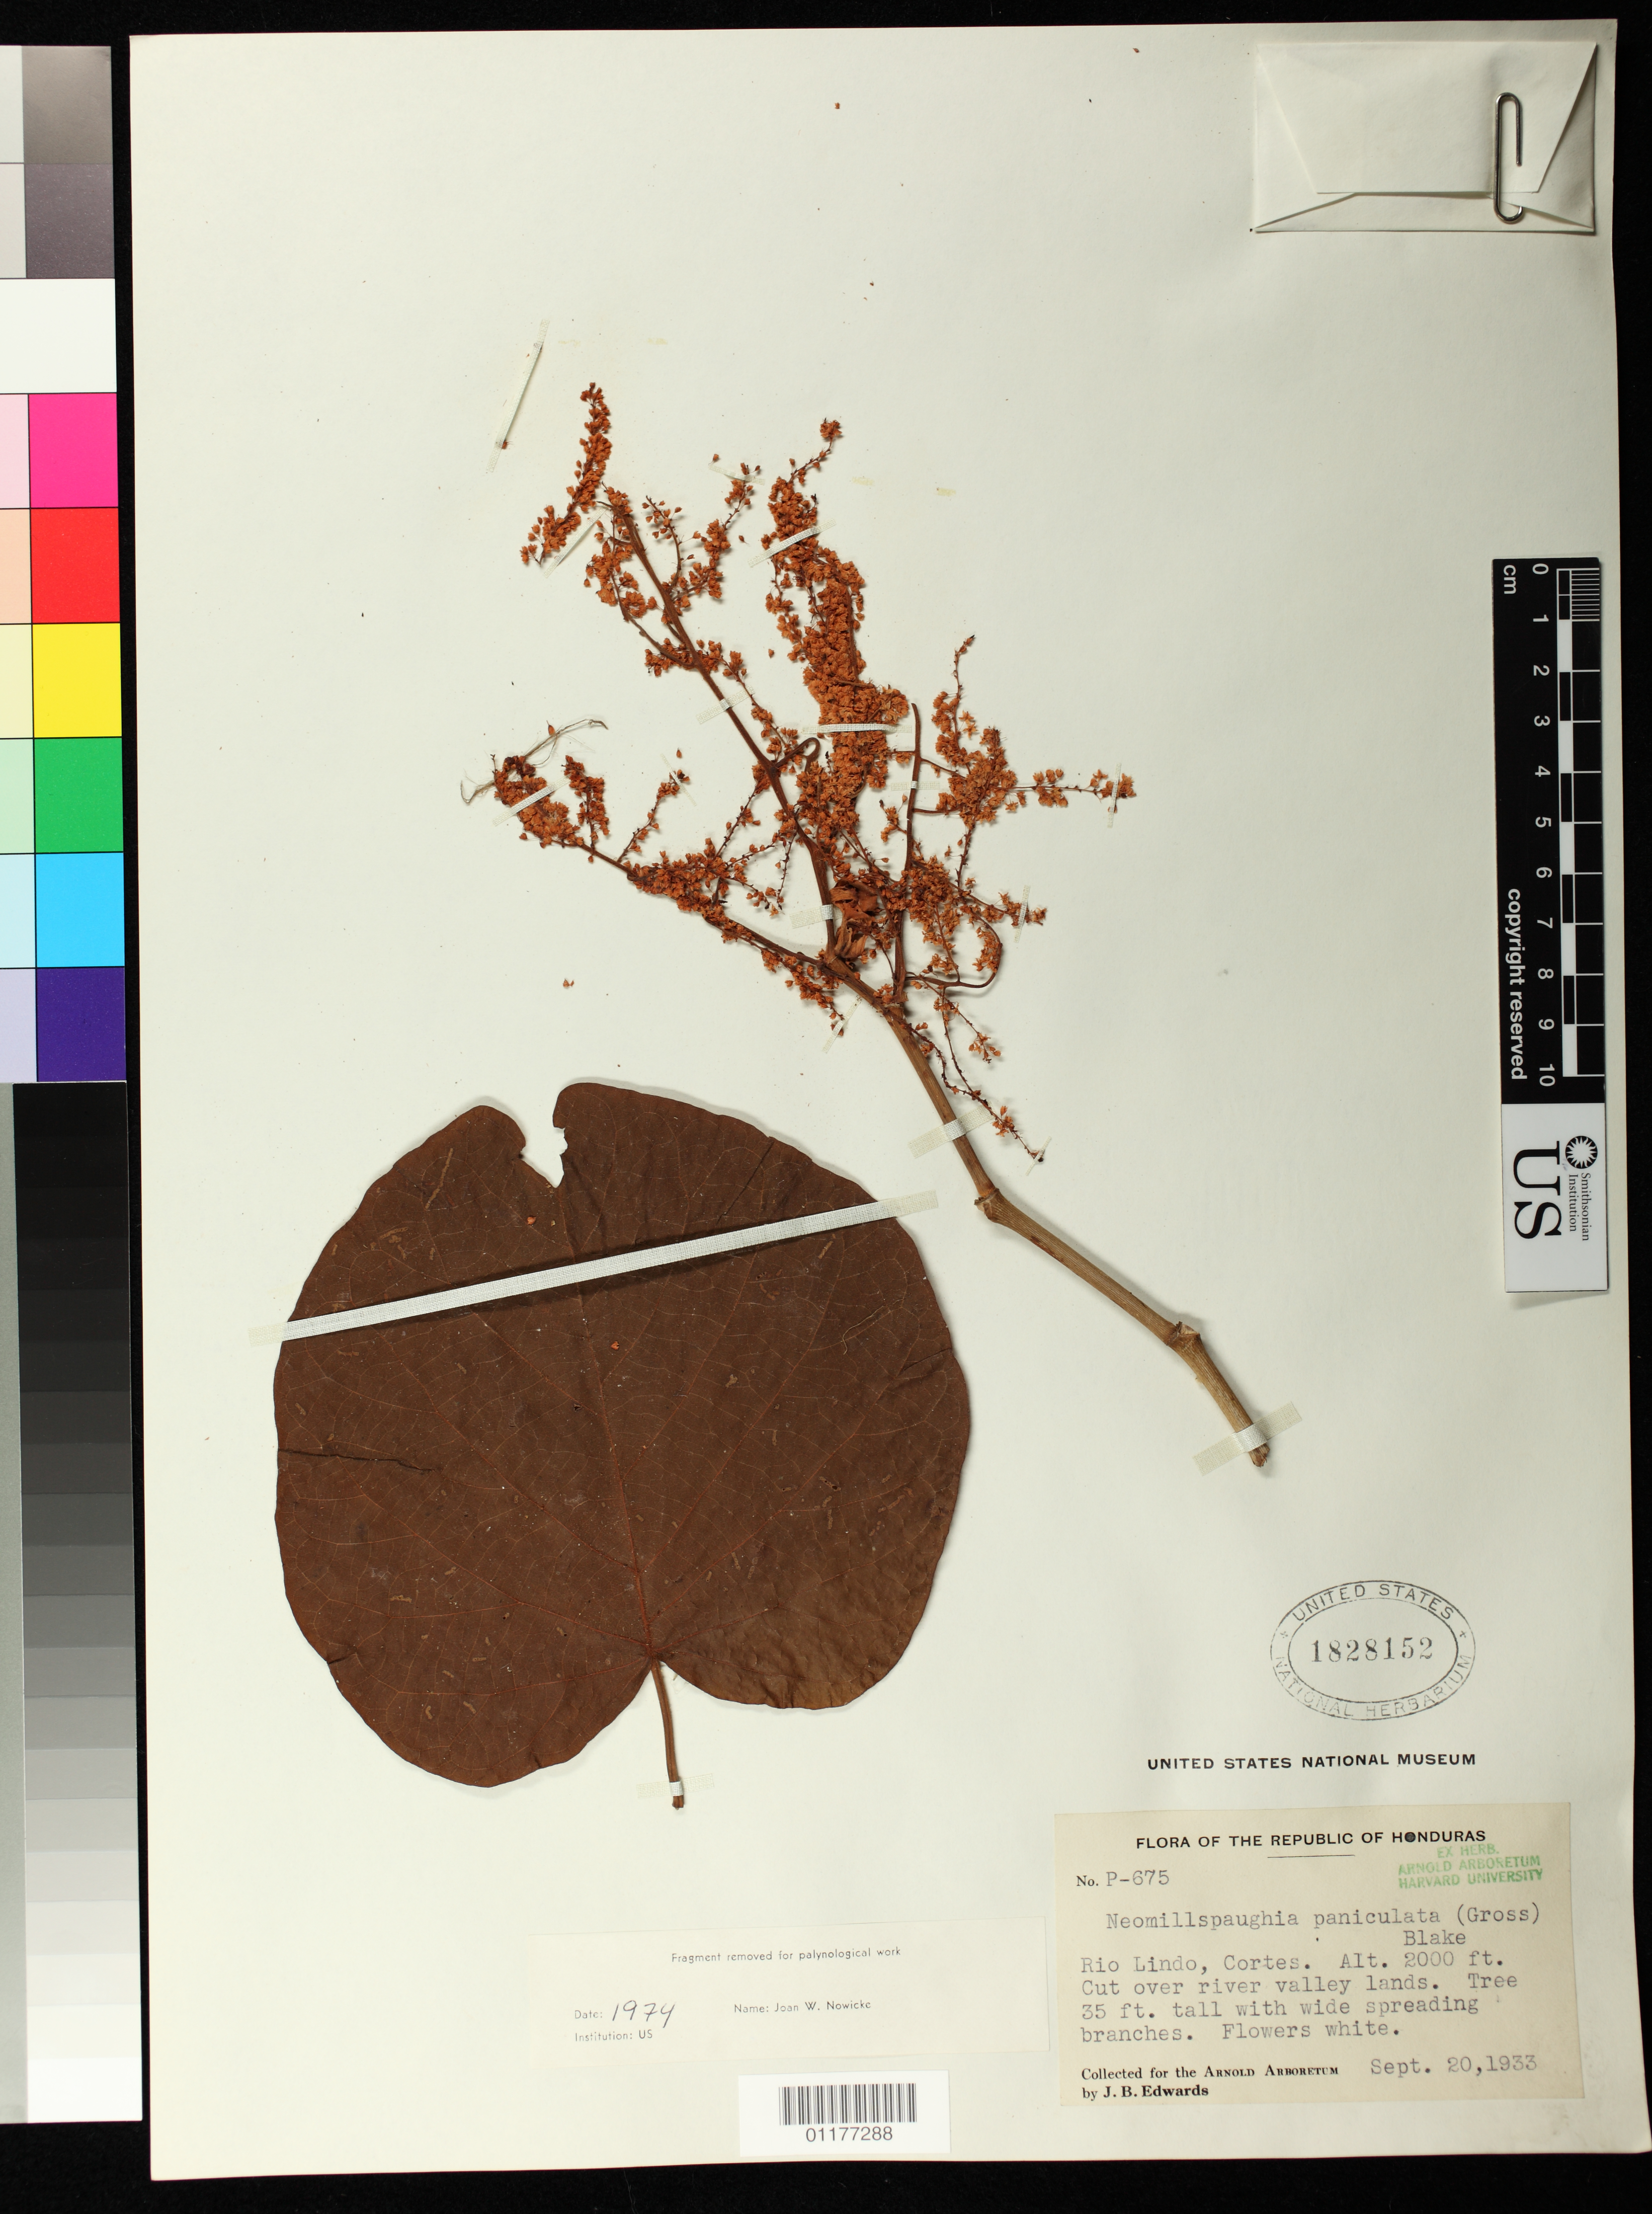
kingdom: Plantae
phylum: Tracheophyta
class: Magnoliopsida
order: Caryophyllales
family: Polygonaceae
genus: Neomillspaughia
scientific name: Neomillspaughia paniculata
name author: (Donn. Sm.) S.F. Blake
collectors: J. B. Edwards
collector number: P-675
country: Honduras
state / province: Cortés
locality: Rio Lindo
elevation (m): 610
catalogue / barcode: US 1828152